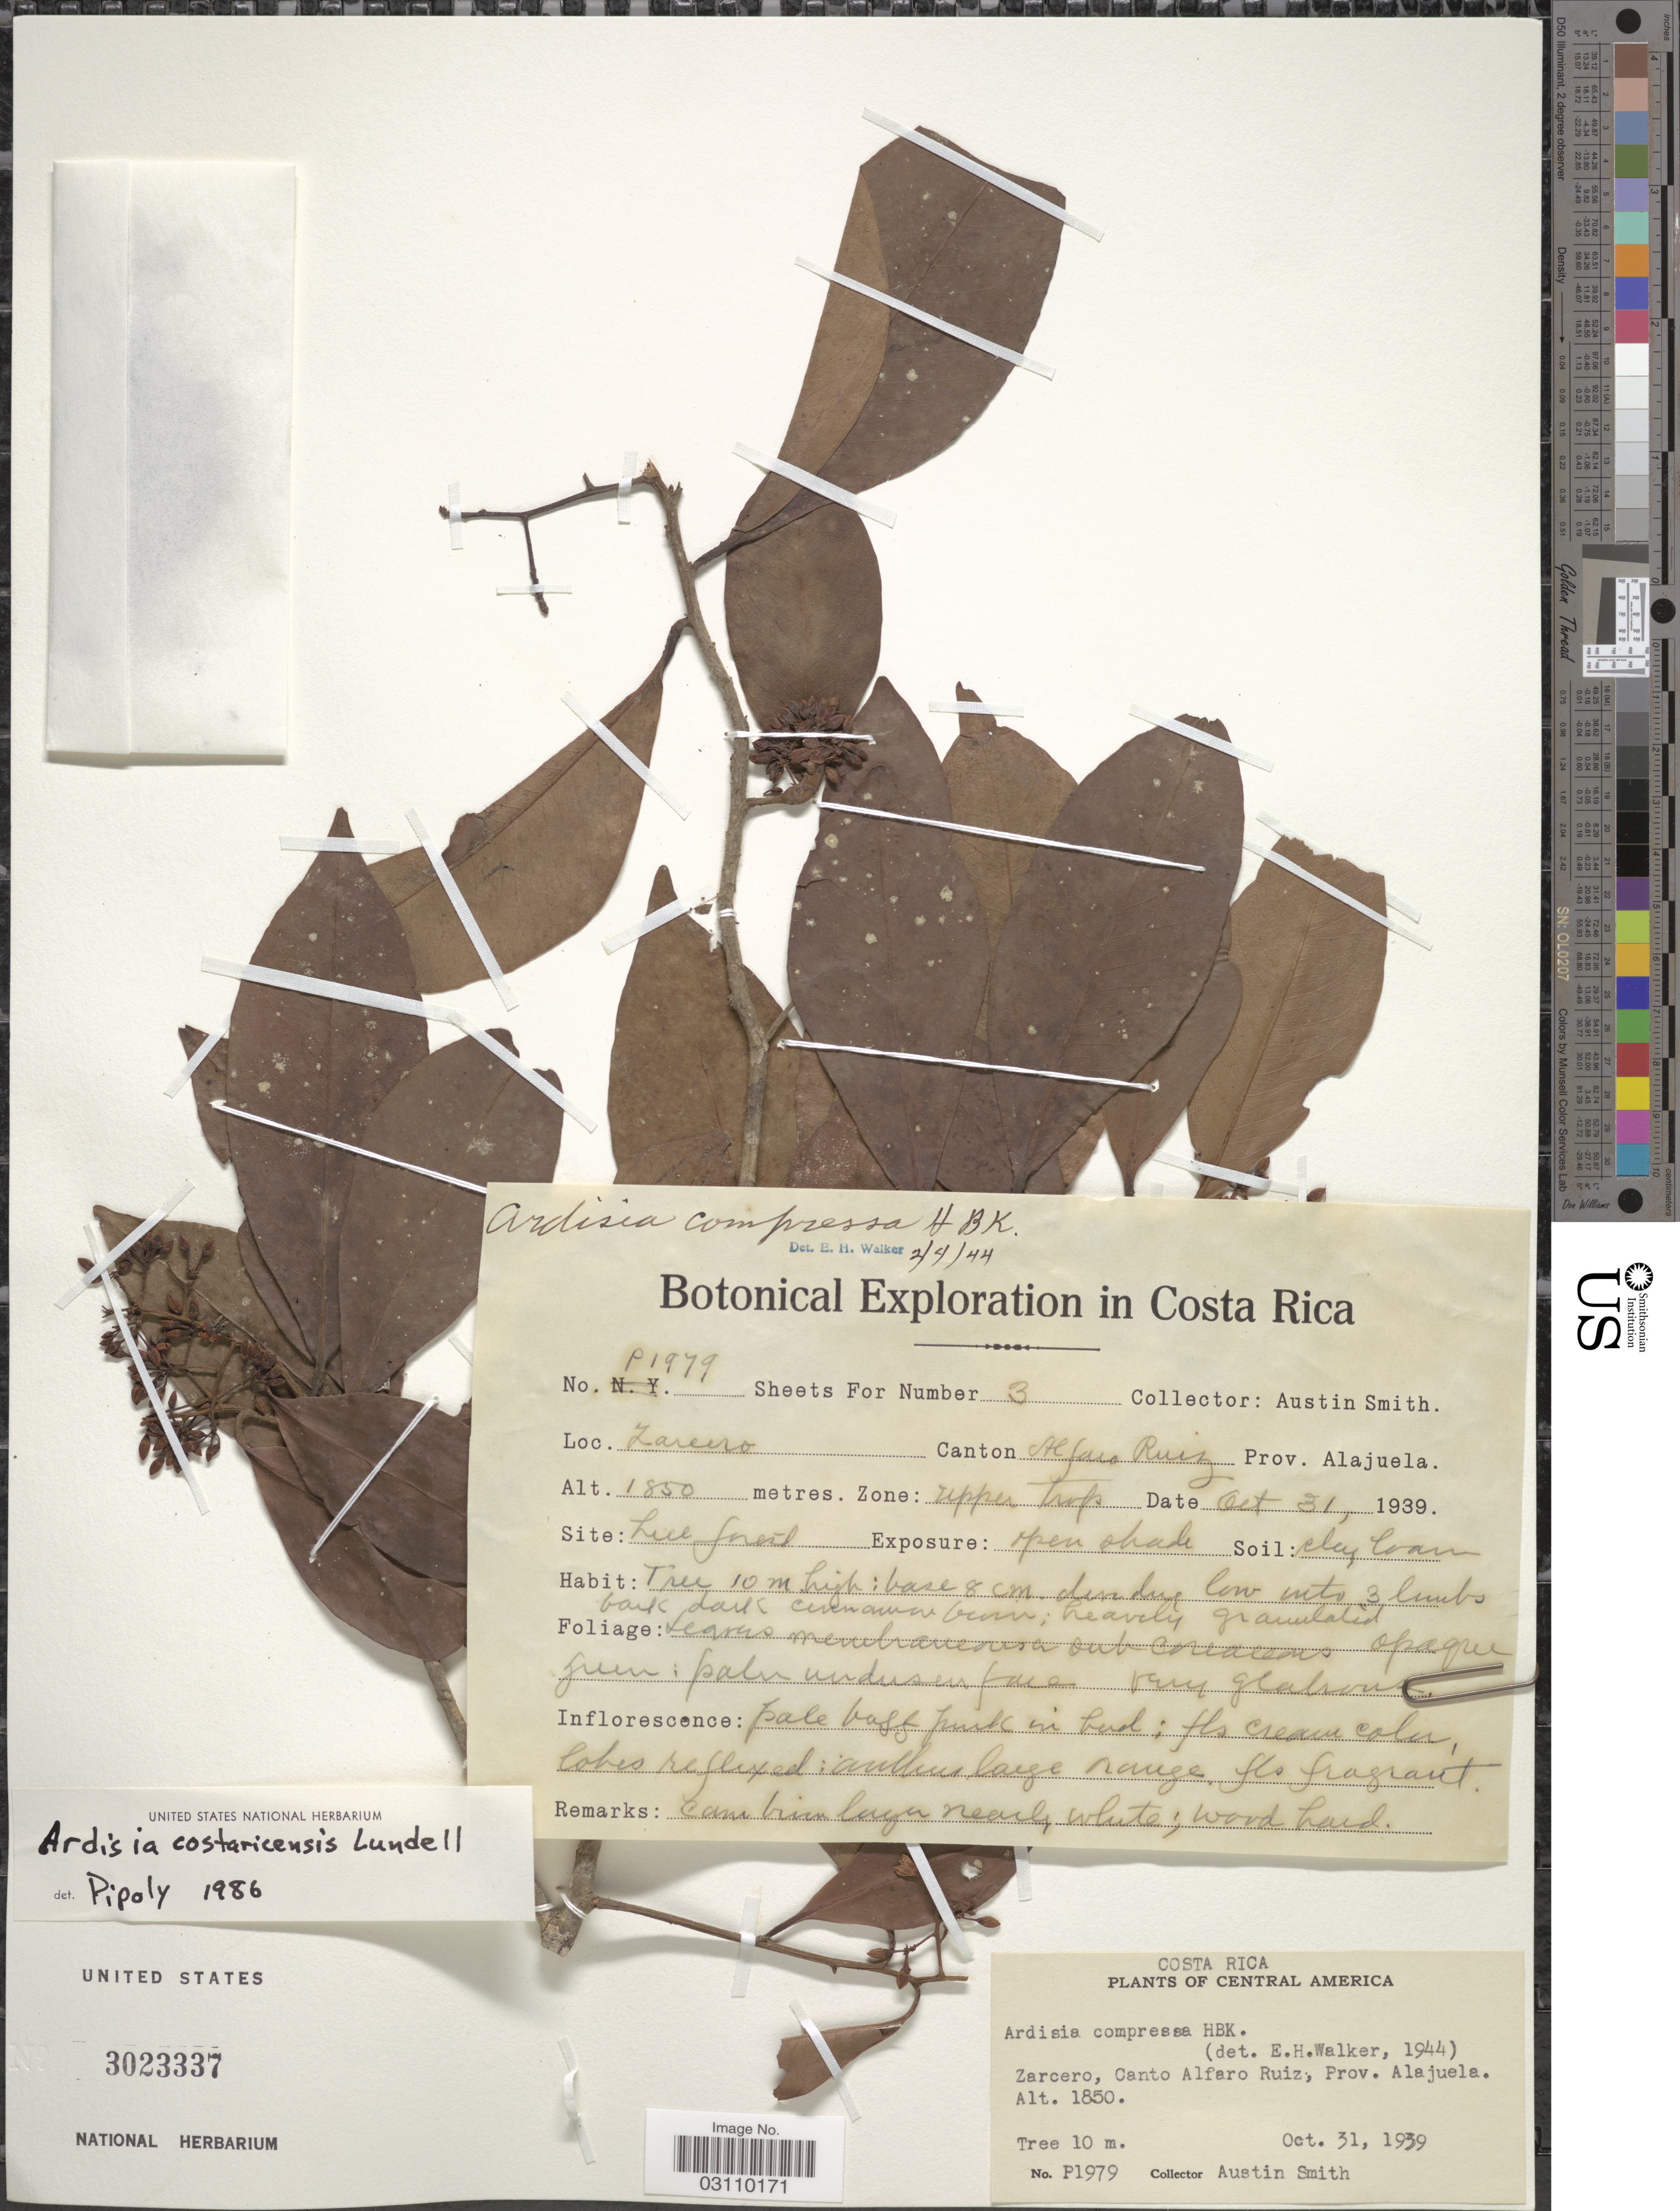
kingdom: Plantae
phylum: Tracheophyta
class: Magnoliopsida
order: Ericales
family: Primulaceae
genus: Ardisia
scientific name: Ardisia costaricensis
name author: Lundell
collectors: Aust P. Smith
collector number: P1979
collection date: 1939-10-31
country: Costa Rica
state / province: Alajuela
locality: Zarcero. Canton Alfaro Ruiz.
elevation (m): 1850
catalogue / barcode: US 3023337